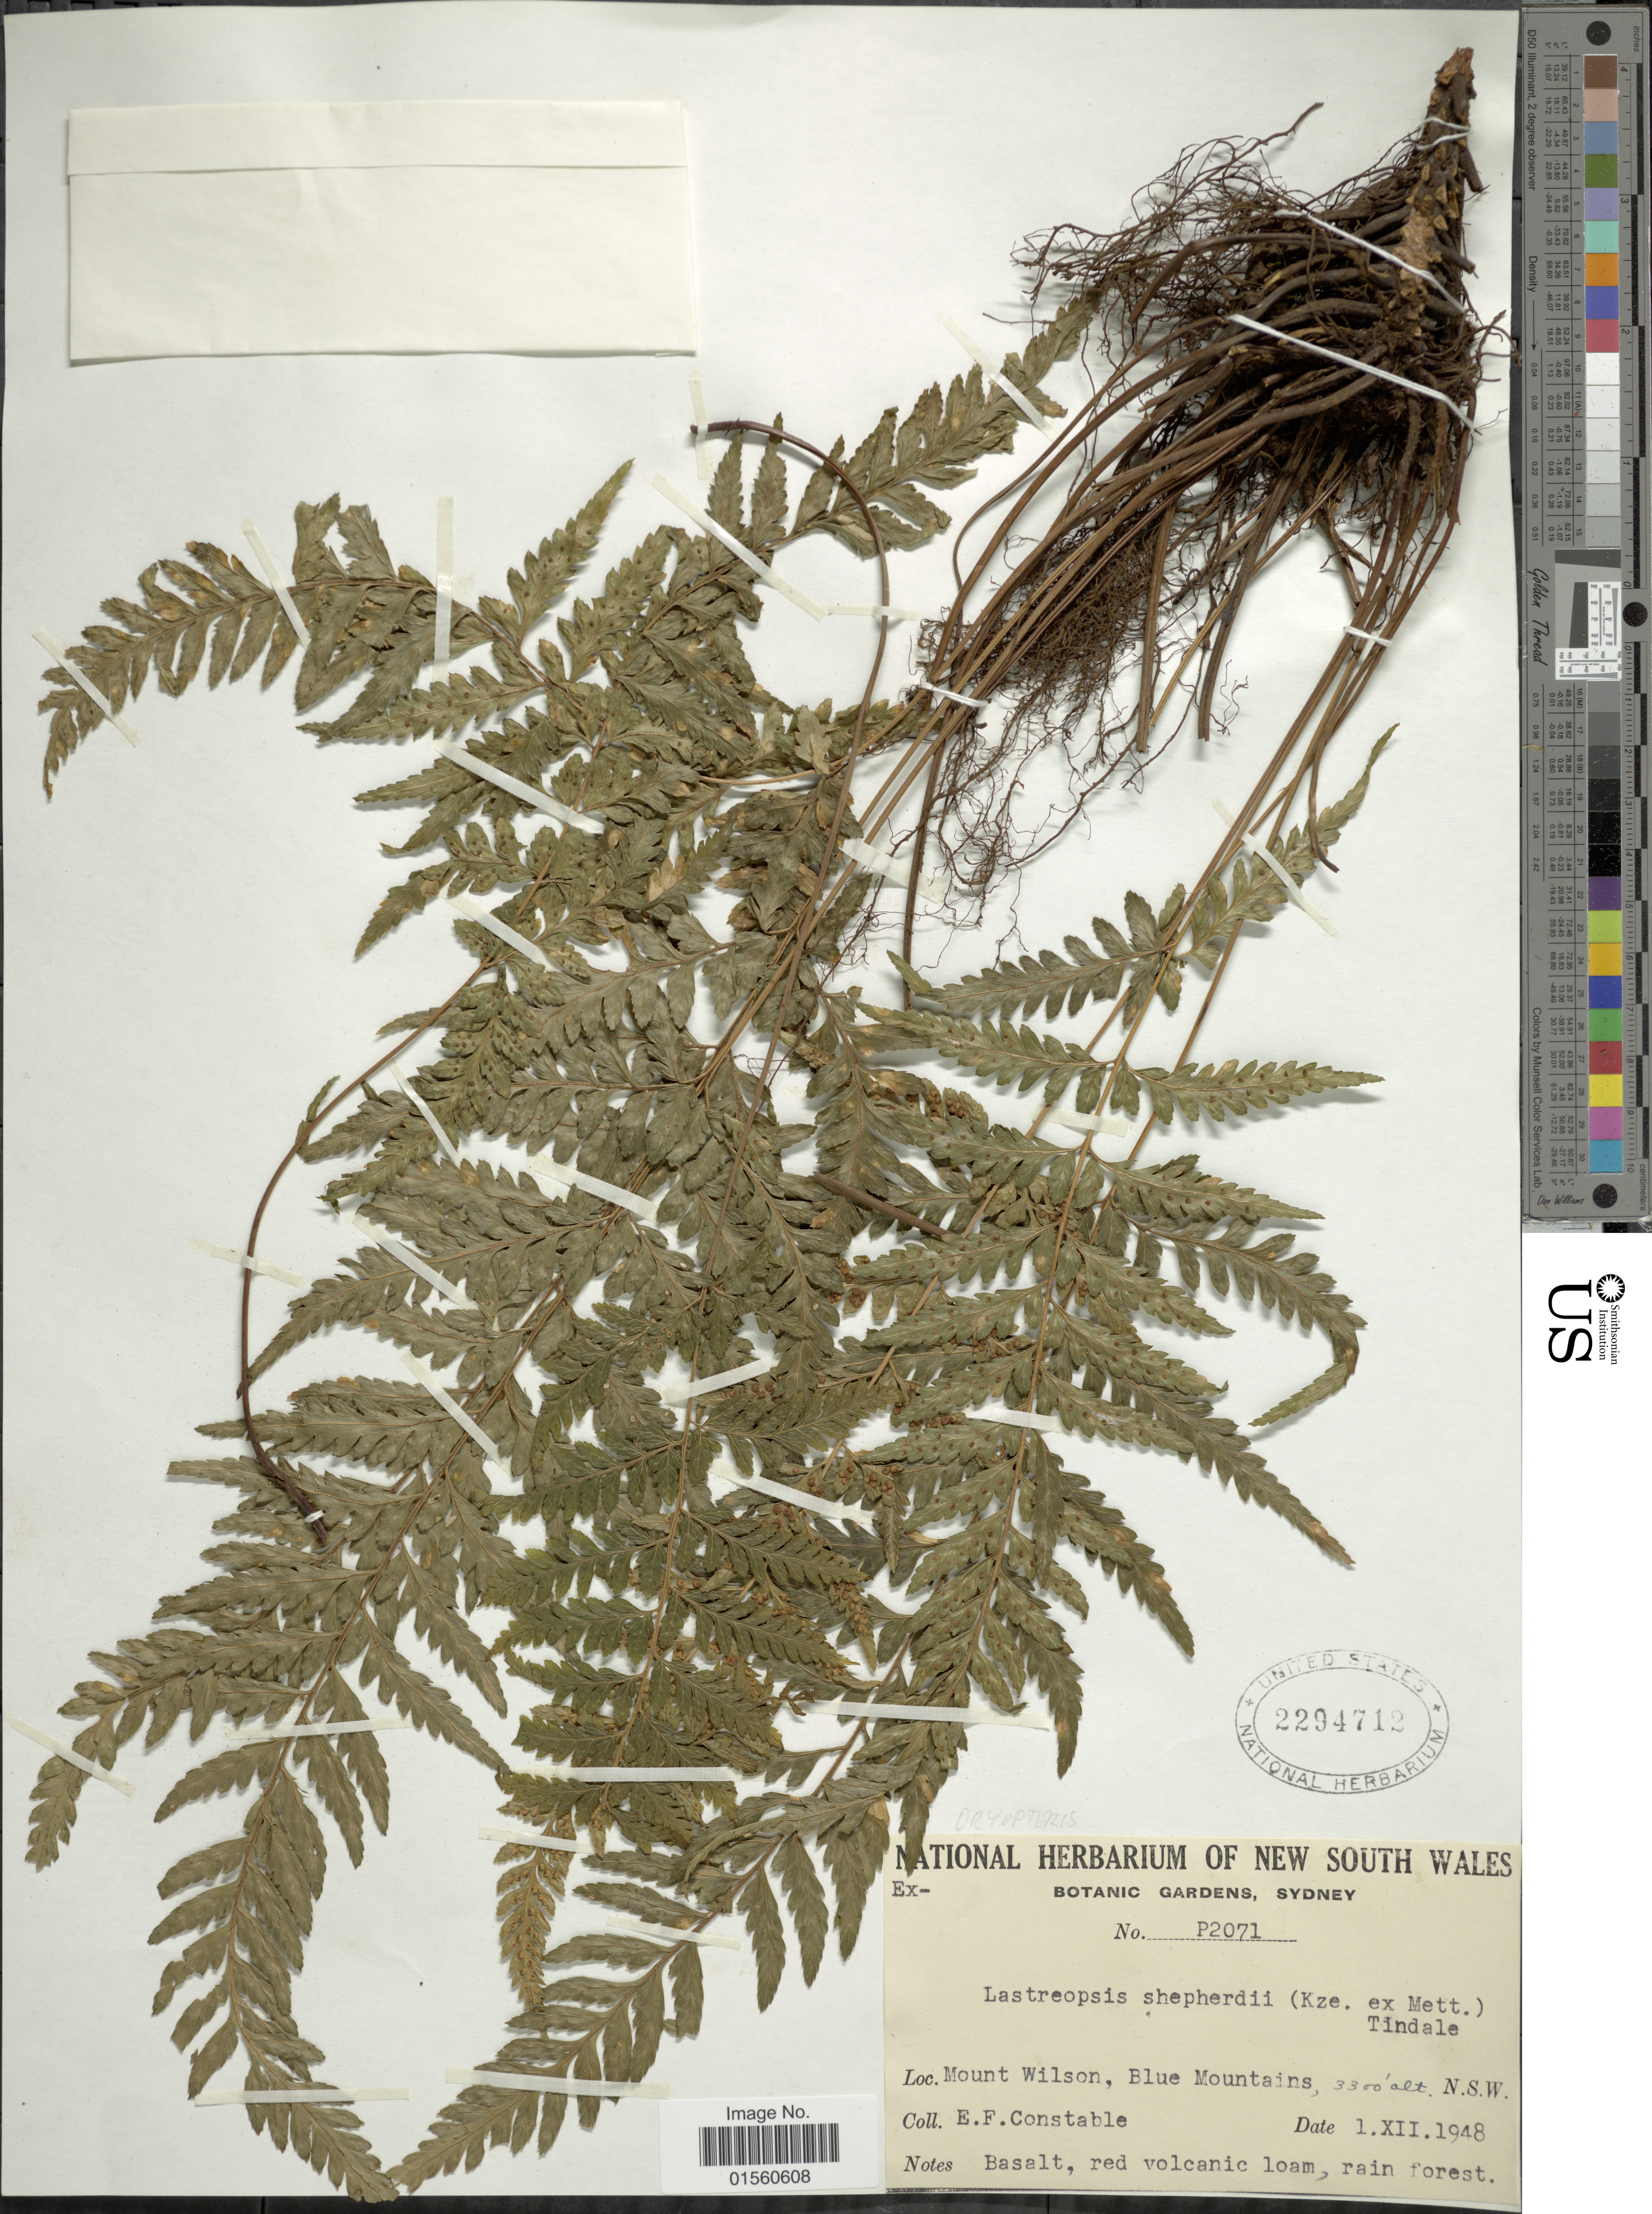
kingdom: Plantae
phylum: Tracheophyta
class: Polypodiopsida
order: Polypodiales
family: Dryopteridaceae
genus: Parapolystichum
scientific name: Parapolystichum acuminatum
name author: (Houlston) Labiak et al.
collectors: E. F. Constable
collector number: P2071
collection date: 1948-12-01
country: Australia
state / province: New South Wales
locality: Mount Wilson, Blue Mountains, N.S.W.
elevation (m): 1006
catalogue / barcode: US 2294712